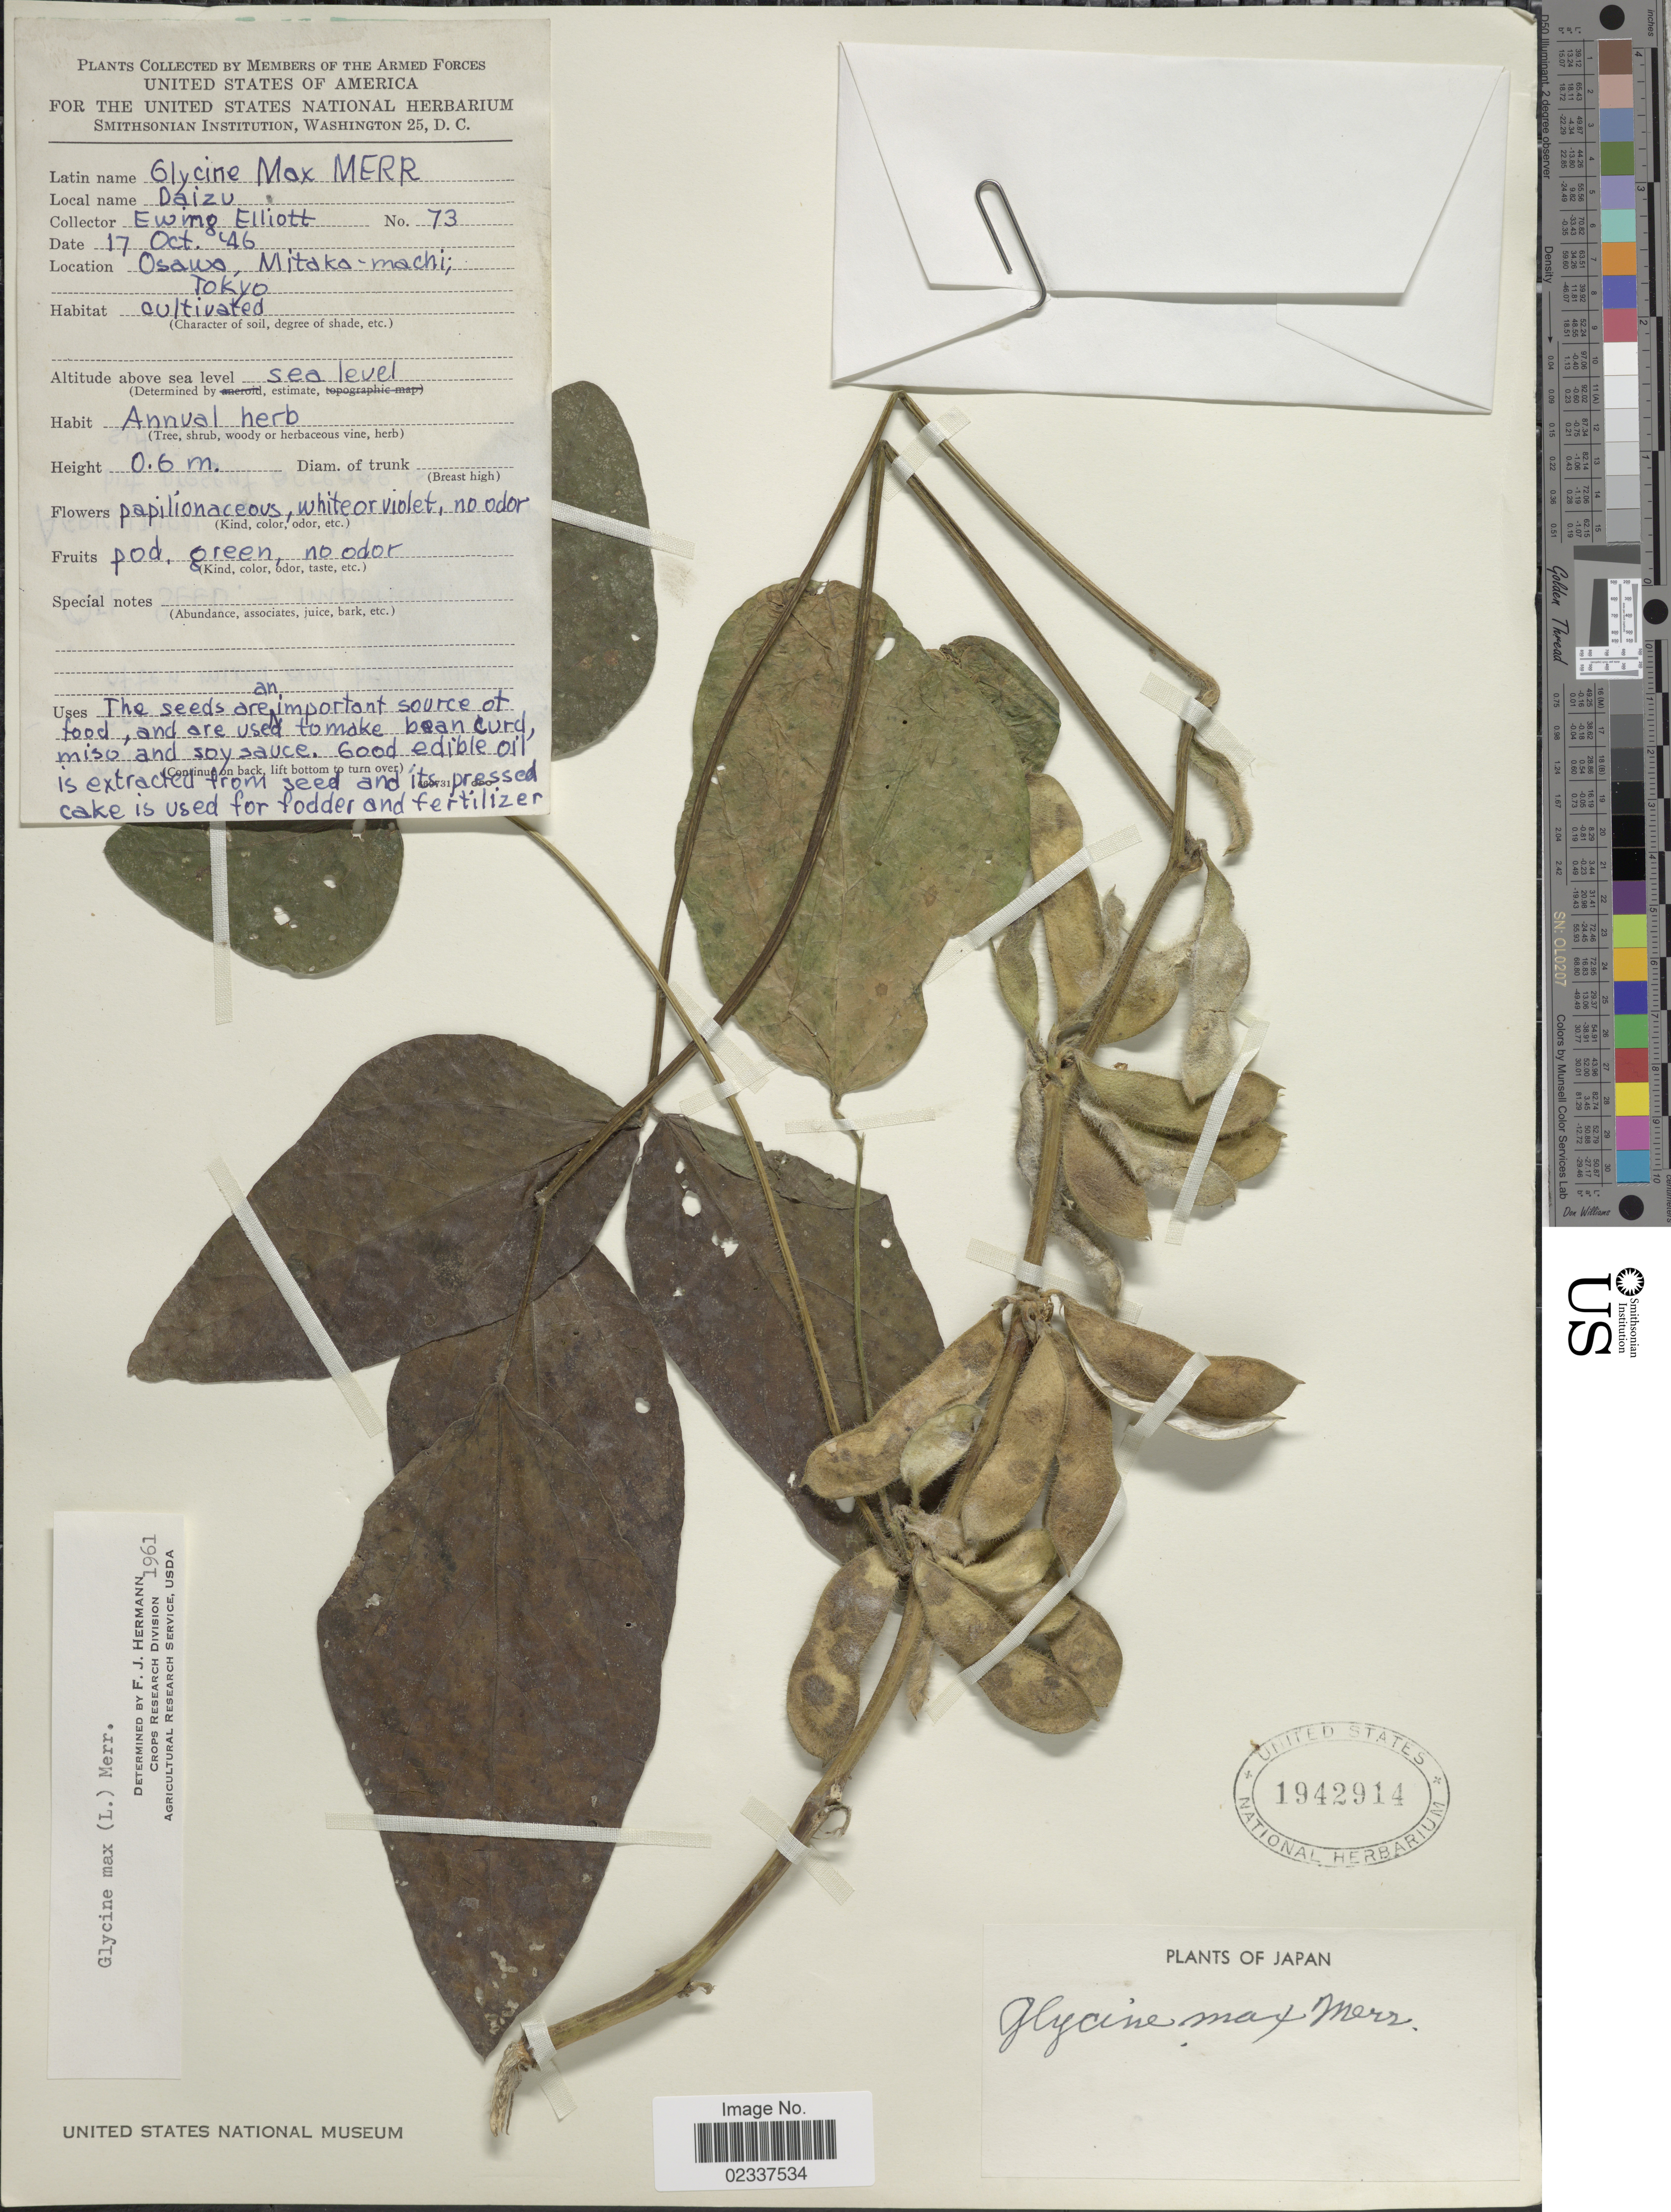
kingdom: Plantae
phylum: Tracheophyta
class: Magnoliopsida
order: Fabales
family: Fabaceae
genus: Glycine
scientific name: Glycine max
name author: (L.) Merr.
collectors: E. Elliott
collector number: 73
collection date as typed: Transcribed d/m/y: 17/10/46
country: Japan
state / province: Tokyo, Federal City of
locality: Osawa, Mitaka-Machi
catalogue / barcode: US 1942914